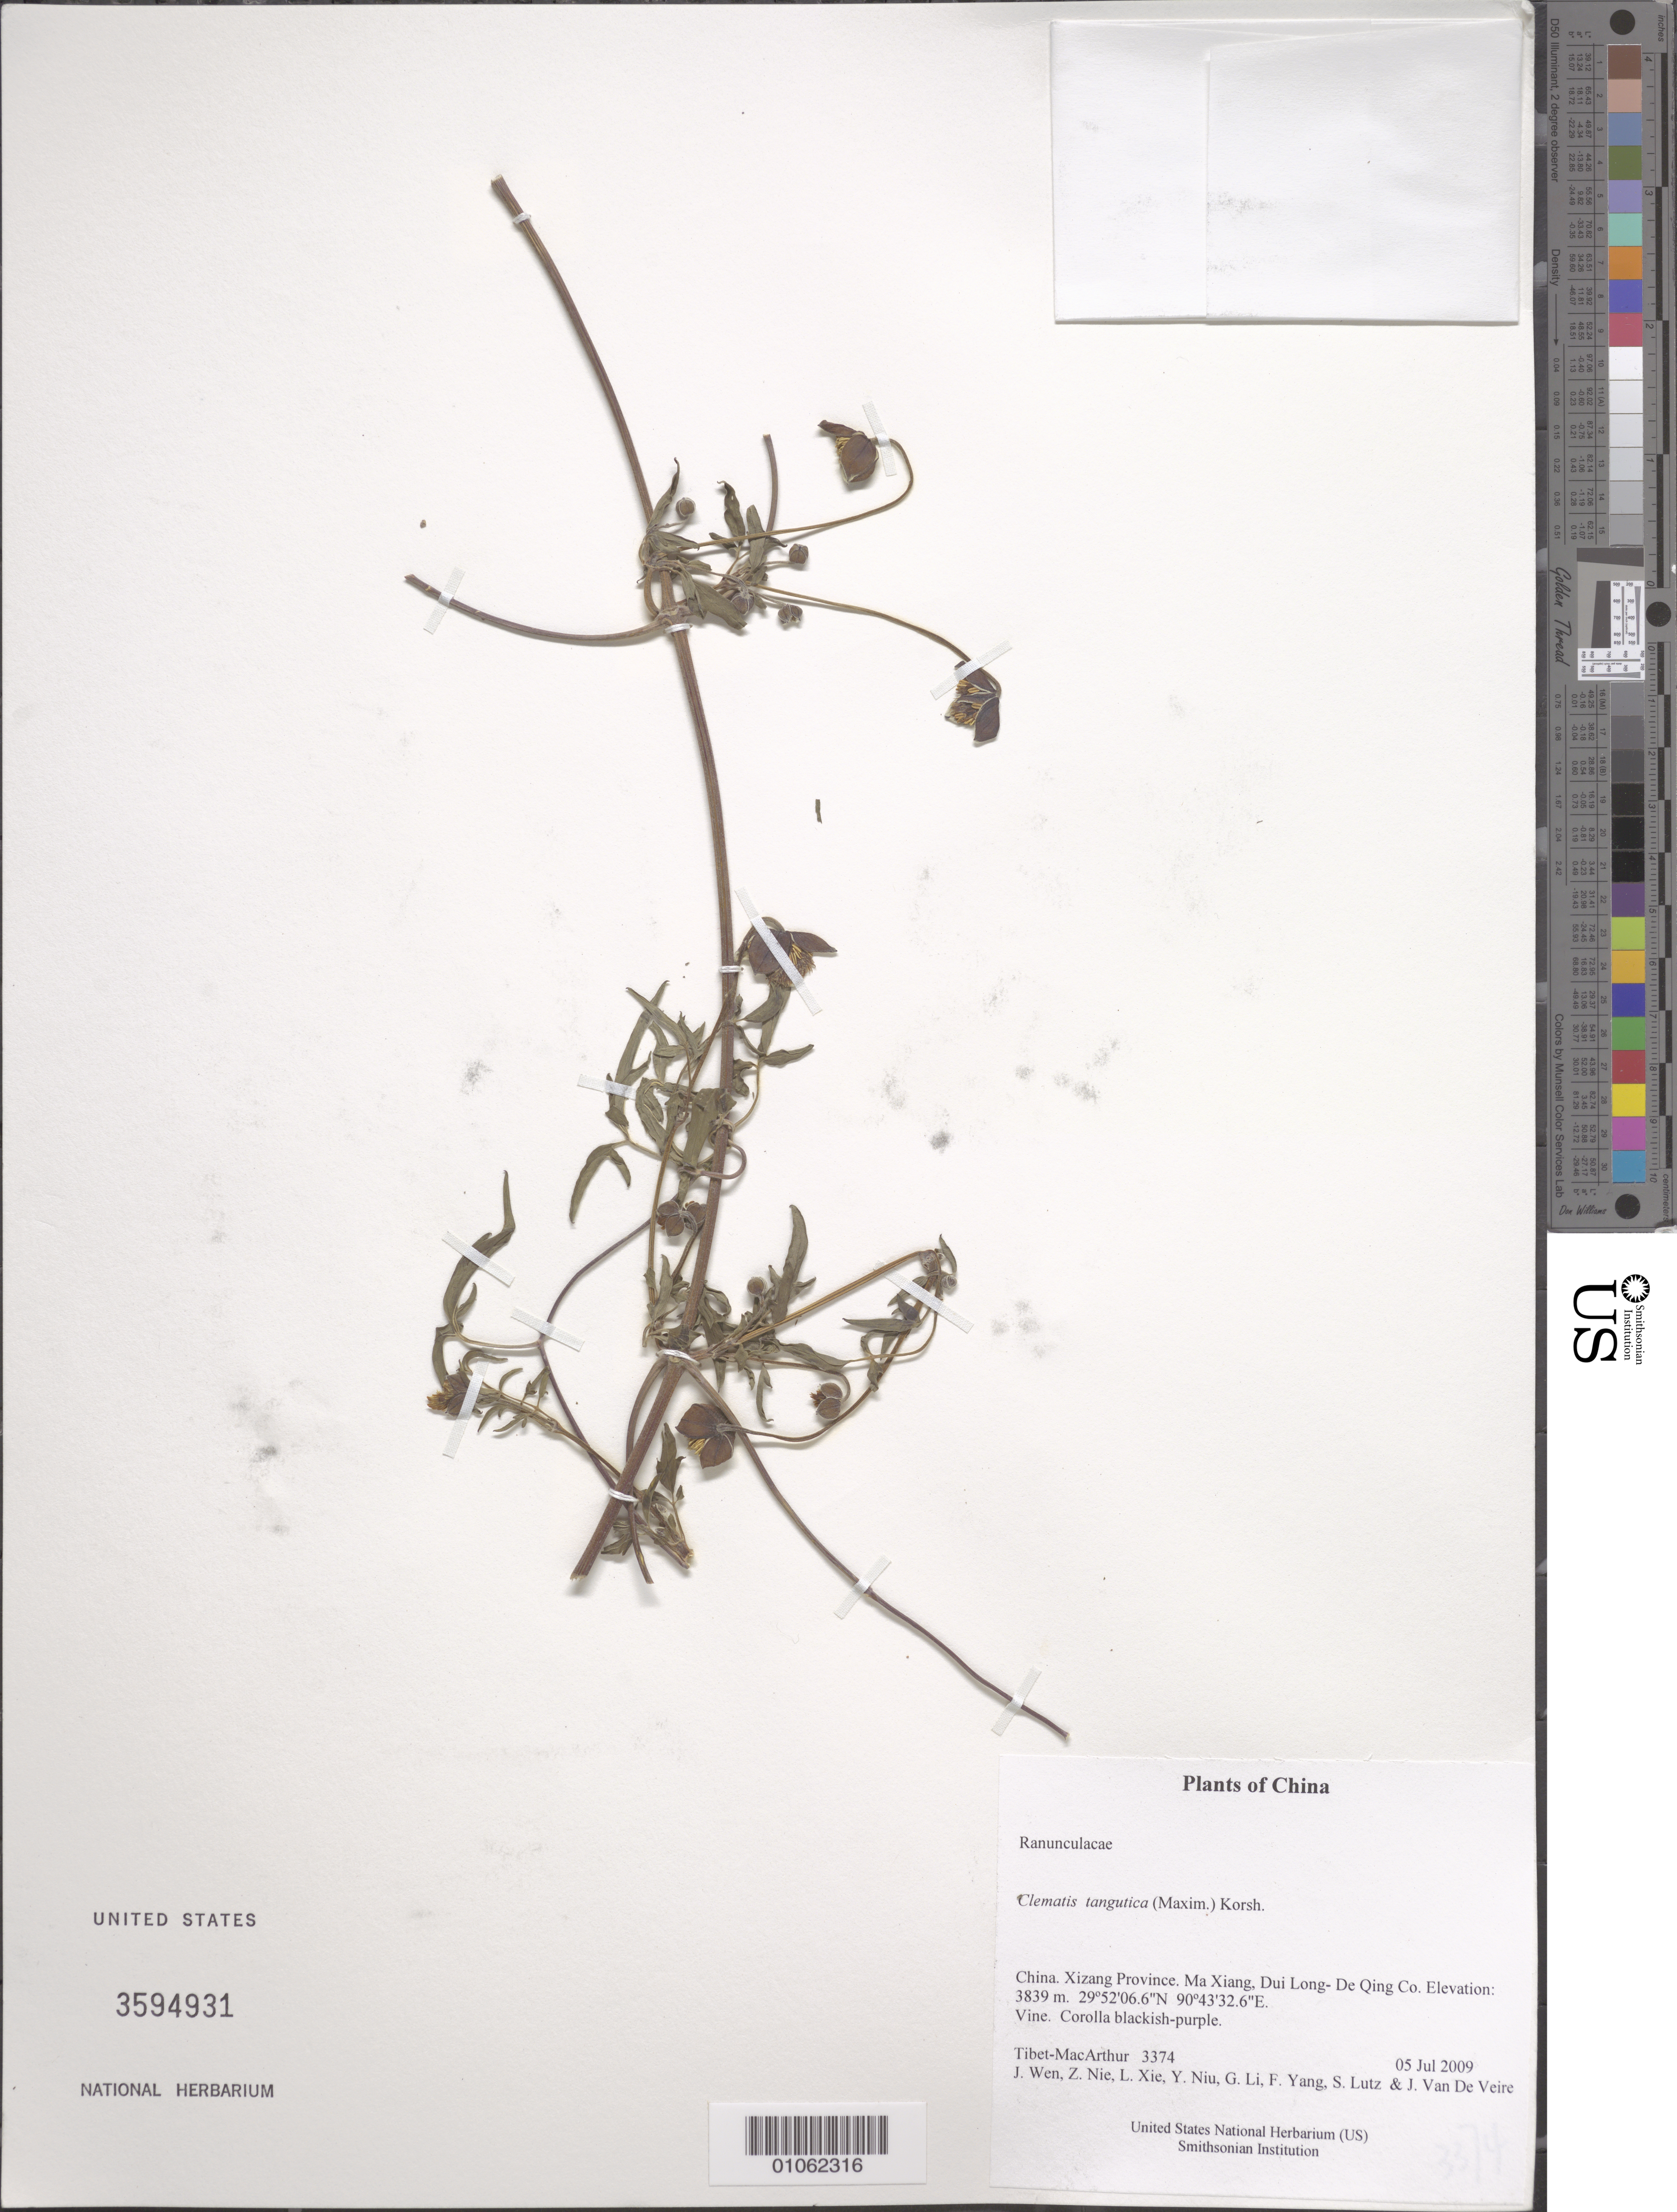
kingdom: Plantae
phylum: Tracheophyta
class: Magnoliopsida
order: Ranunculales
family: Ranunculaceae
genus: Clematis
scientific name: Clematis tangutica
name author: (Maxim.) Korsh.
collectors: Tibet-MacArthur, J. Wen, Z. Nie, L. Xie, Y. Niu, G. Li, F. Yang, S. Lutz & J. Van De Veire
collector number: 3374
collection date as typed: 05 Jul 2009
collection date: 2009-07-05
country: China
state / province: Xizang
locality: Ma Xiang, Dui Long- De Qing Co.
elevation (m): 3839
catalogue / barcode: US 3594931